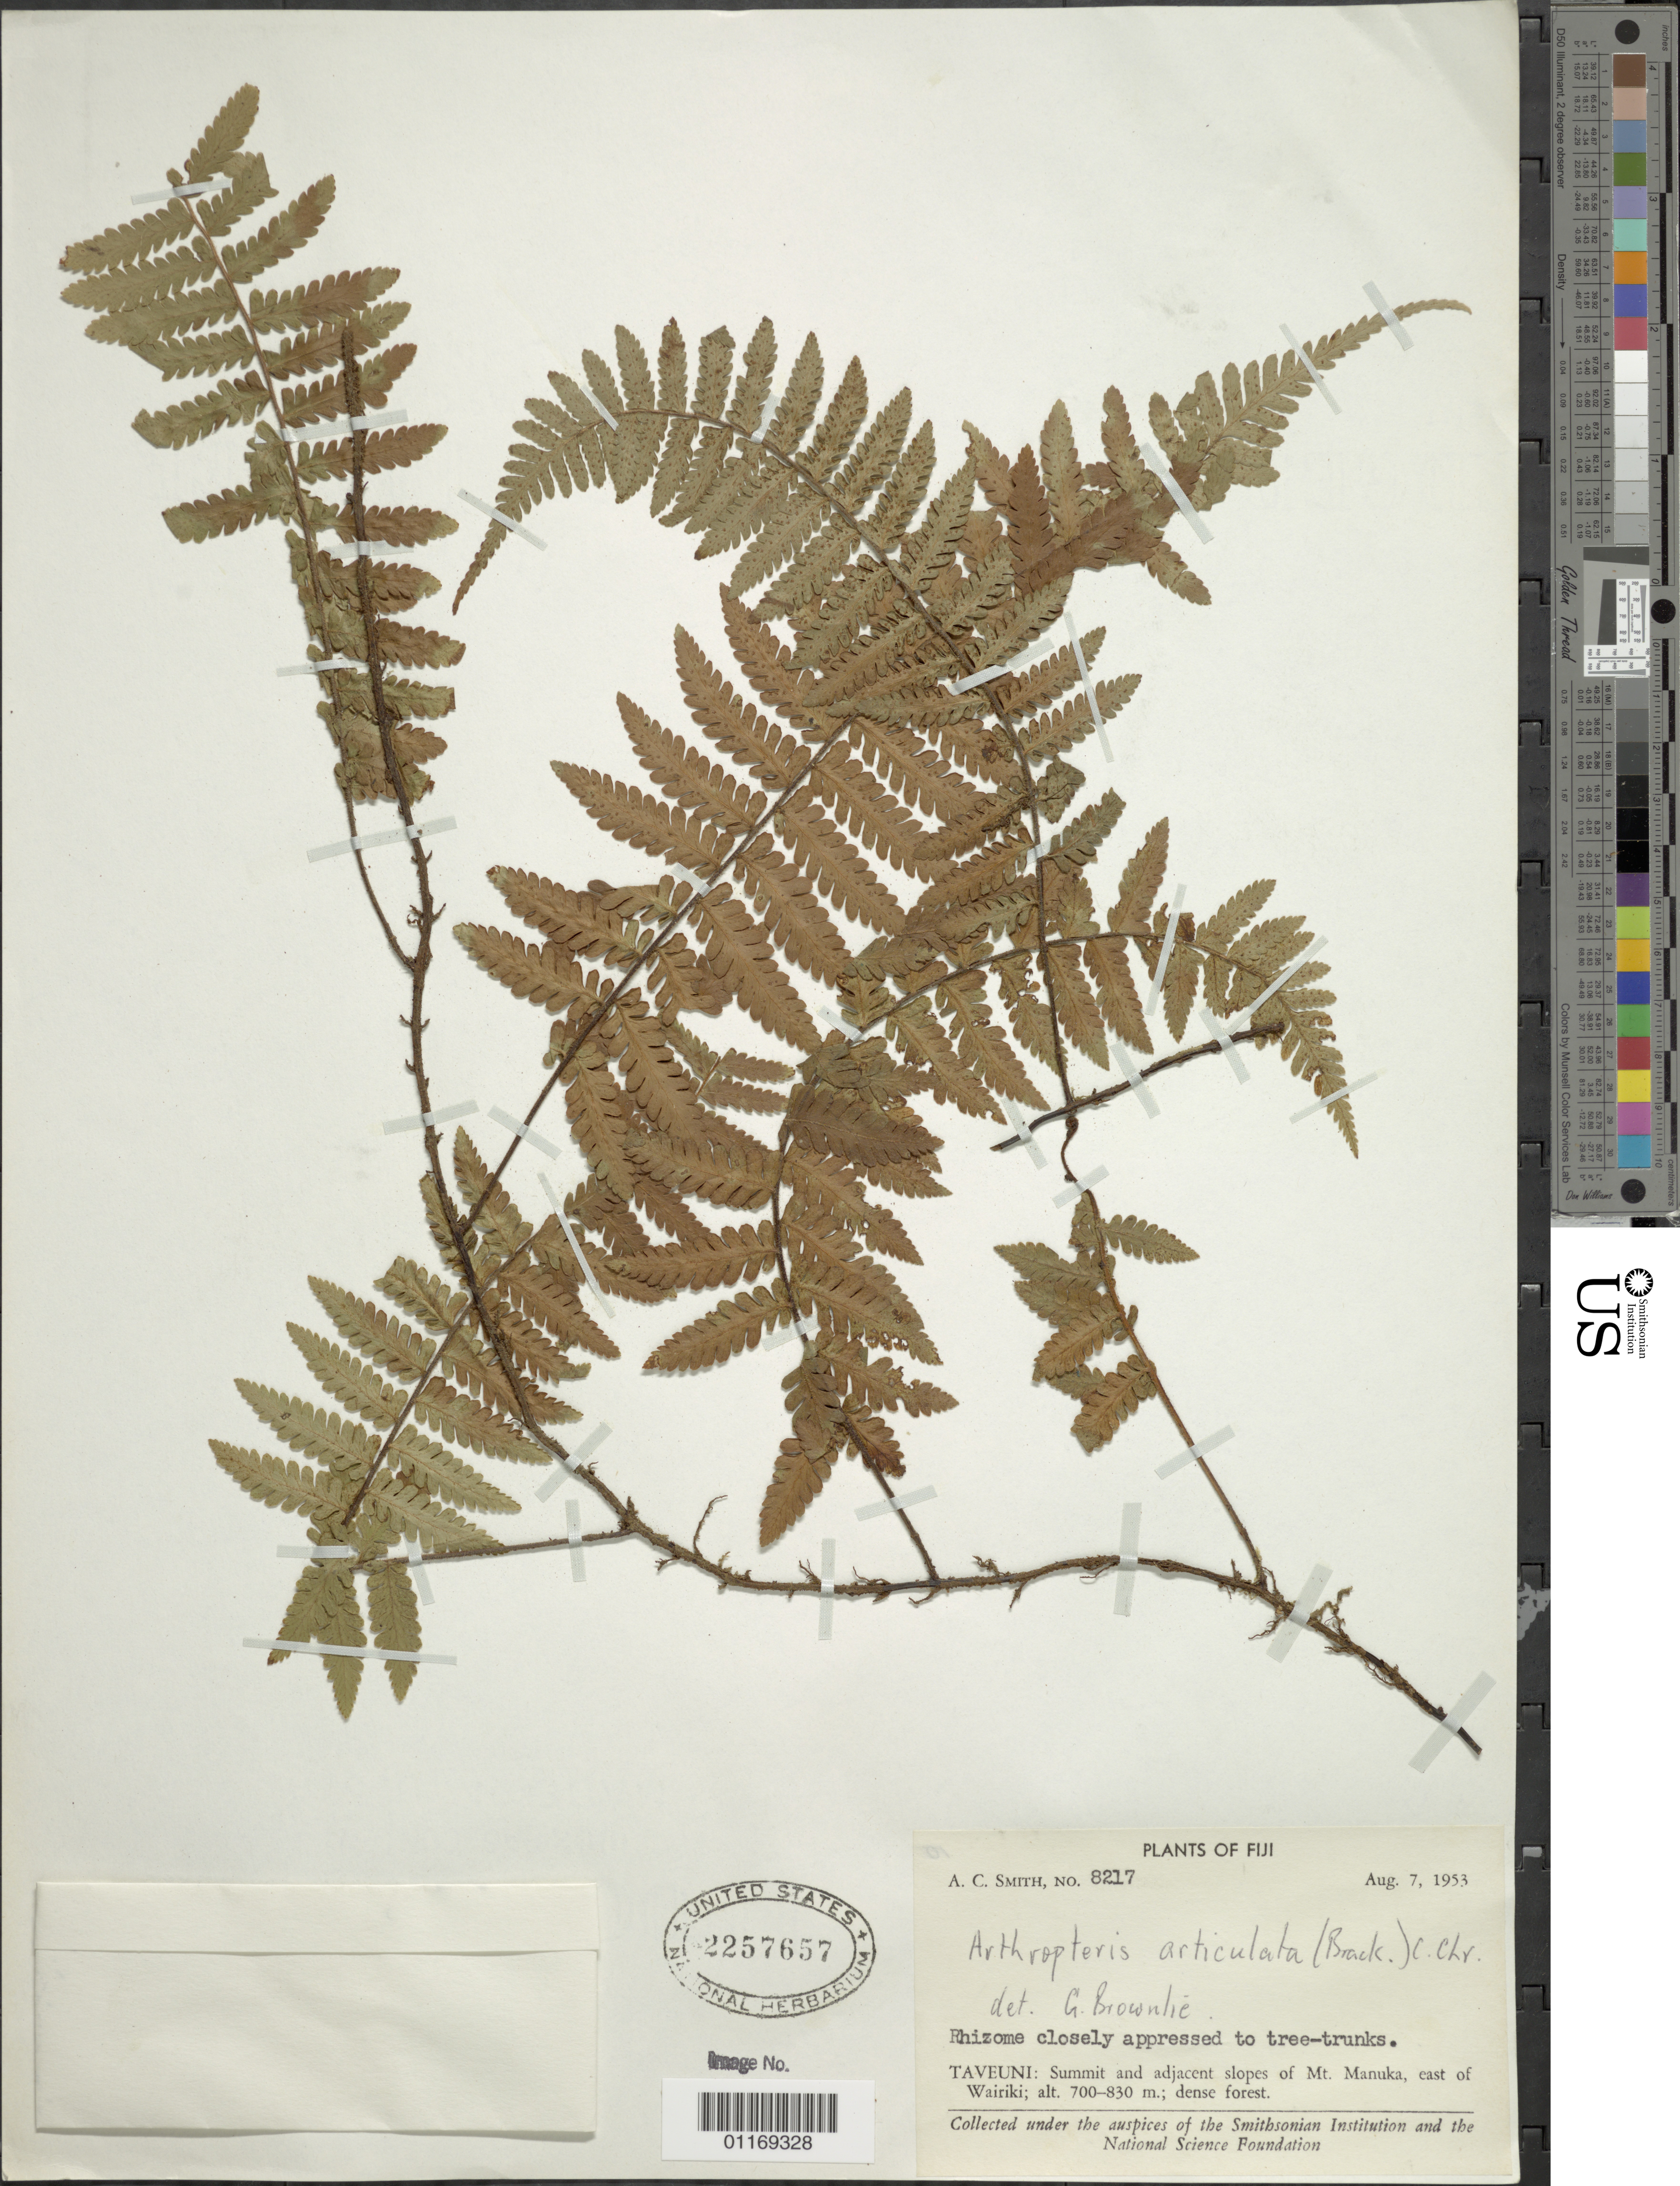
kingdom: Plantae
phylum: Tracheophyta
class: Polypodiopsida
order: Polypodiales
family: Tectariaceae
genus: Arthropteris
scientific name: Arthropteris articulata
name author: (Brack.) C. Chr.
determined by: Brownlie, G.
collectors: A. C. Smith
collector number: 8217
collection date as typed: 07 Aug 1953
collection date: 1953-08-07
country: Fiji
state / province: Northern Division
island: Taveuni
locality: Summit and adjacent slopes of mt manuka, e of wairiki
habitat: Dense forest.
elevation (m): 700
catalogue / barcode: US 2257657